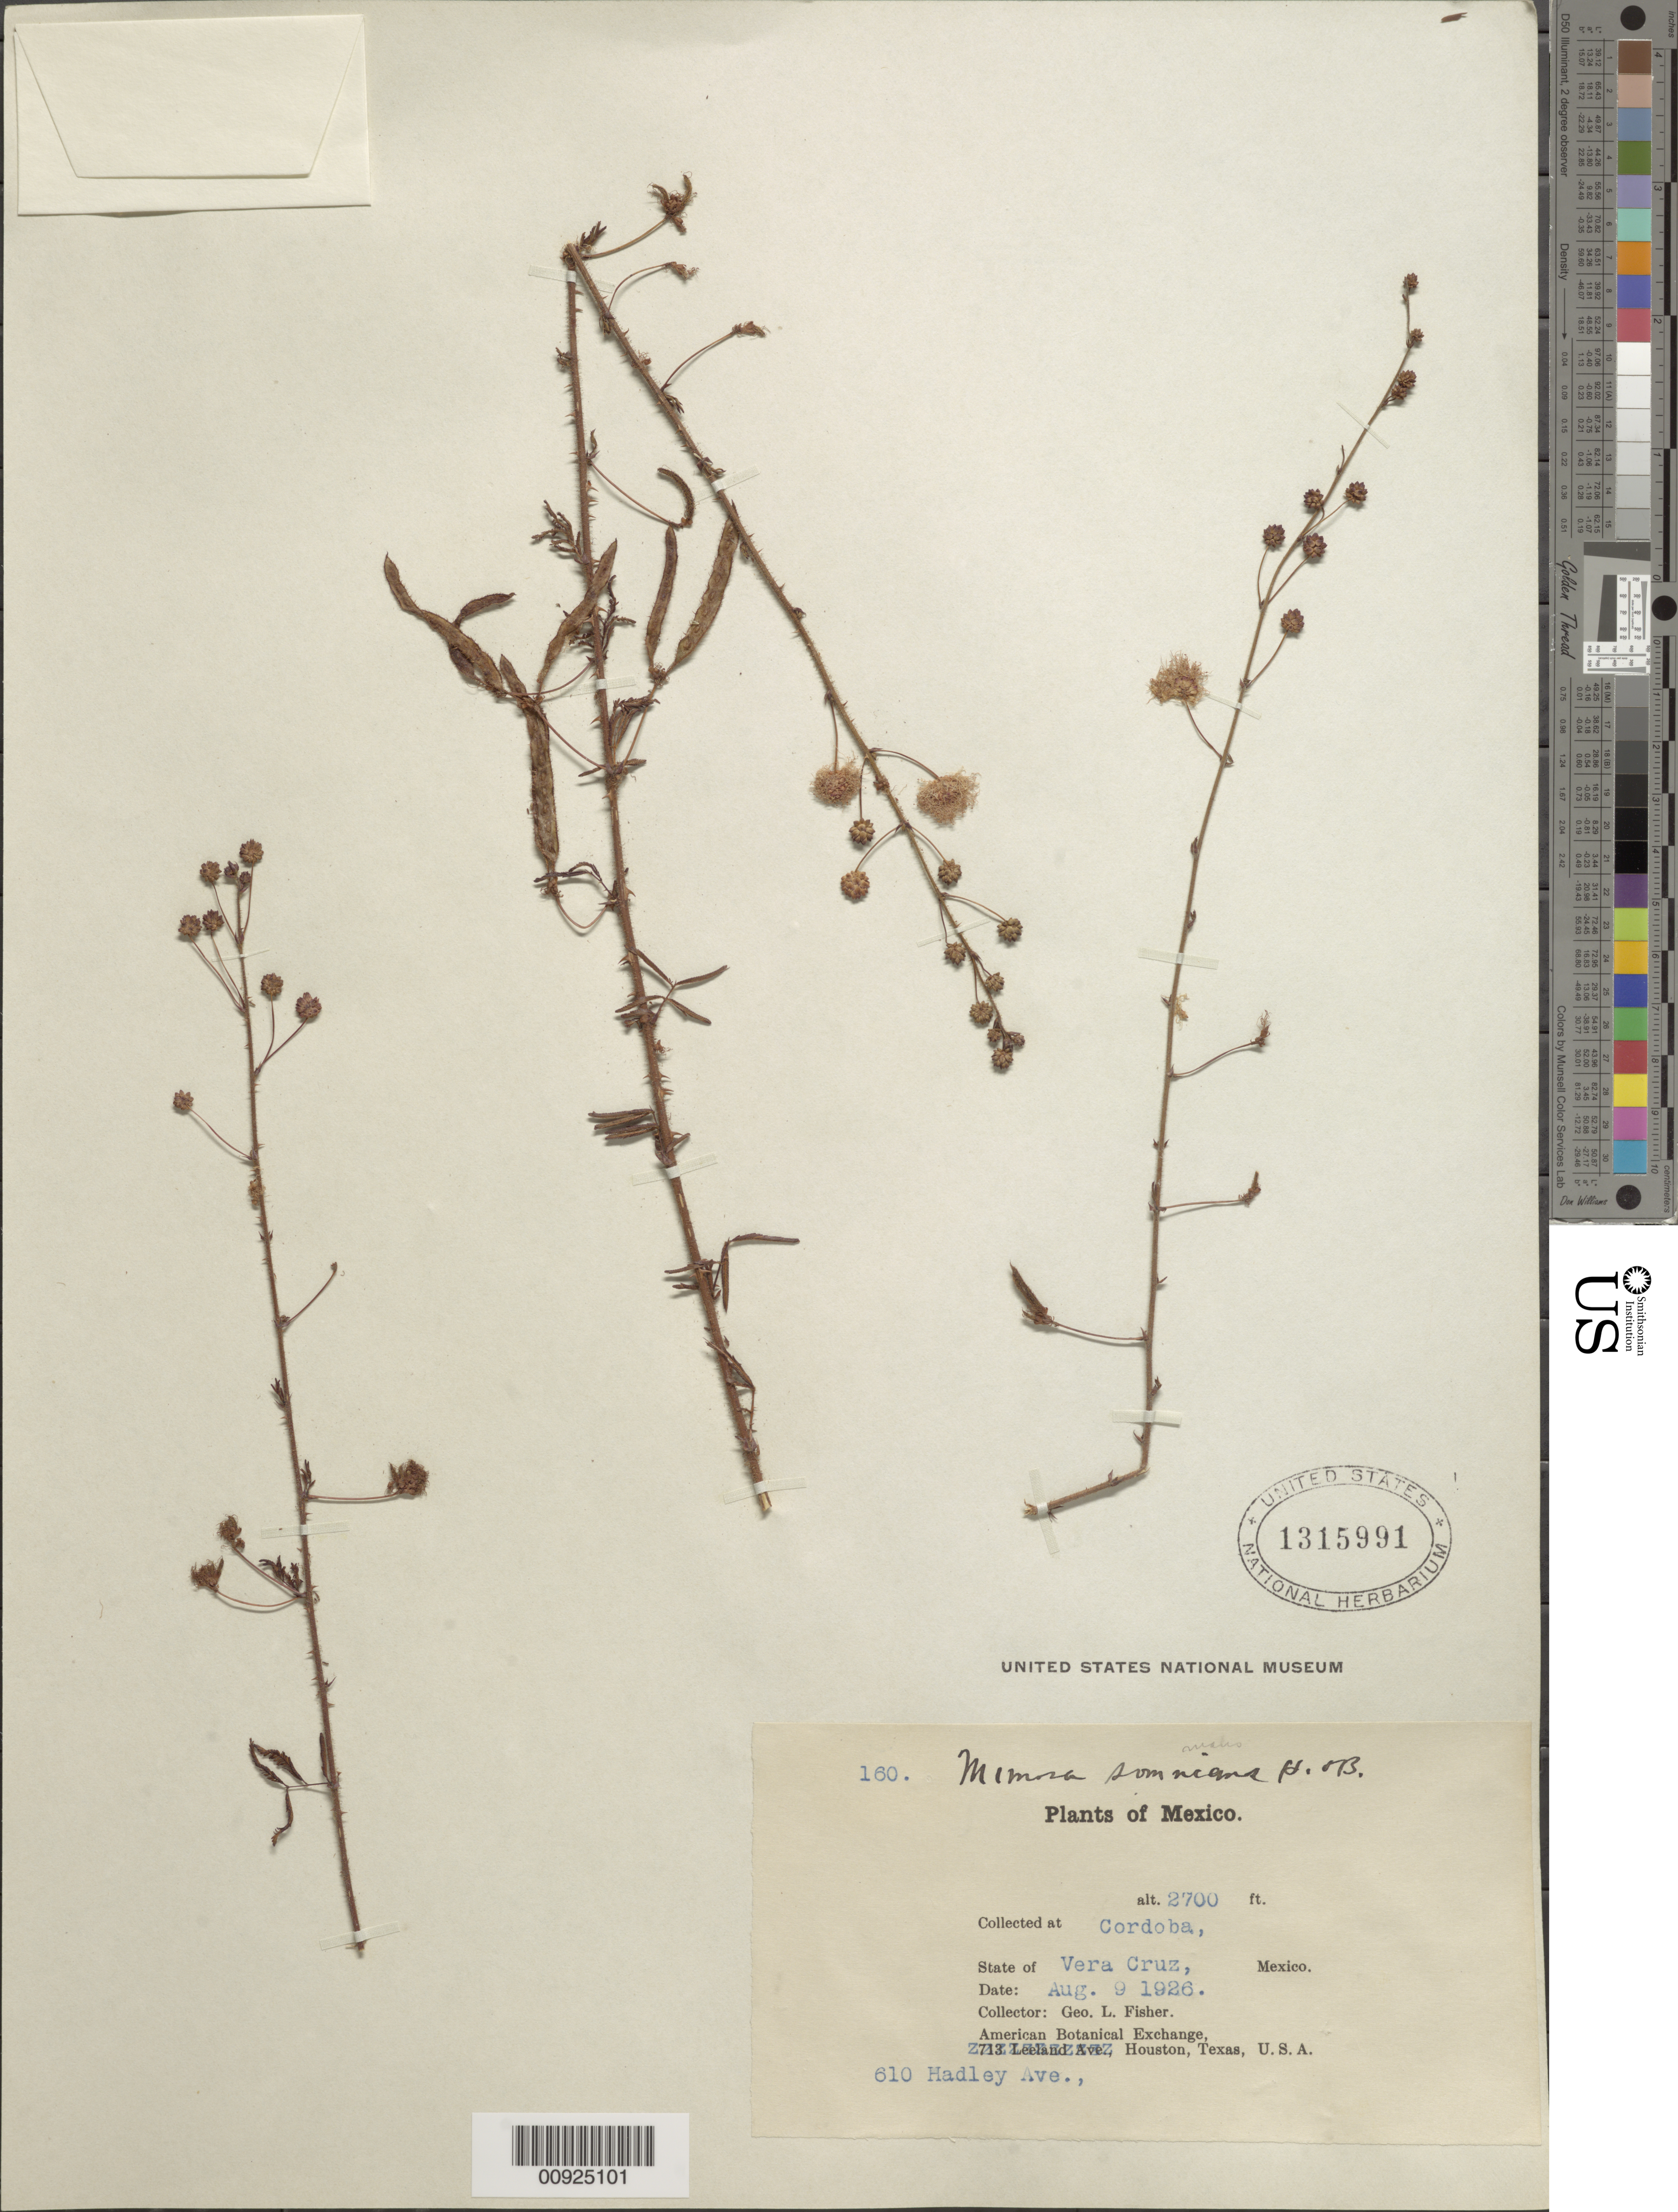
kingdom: Plantae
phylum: Tracheophyta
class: Magnoliopsida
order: Fabales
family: Fabaceae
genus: Mimosa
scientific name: Mimosa somnians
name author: Humb. & Bonpl. ex Willd.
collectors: G. L. Fisher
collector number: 160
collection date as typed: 09 Aug 1926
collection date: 1926-08-09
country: Mexico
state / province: Veracruz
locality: Córdoba, State of Veracruz.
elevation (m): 823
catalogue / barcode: US 1315991